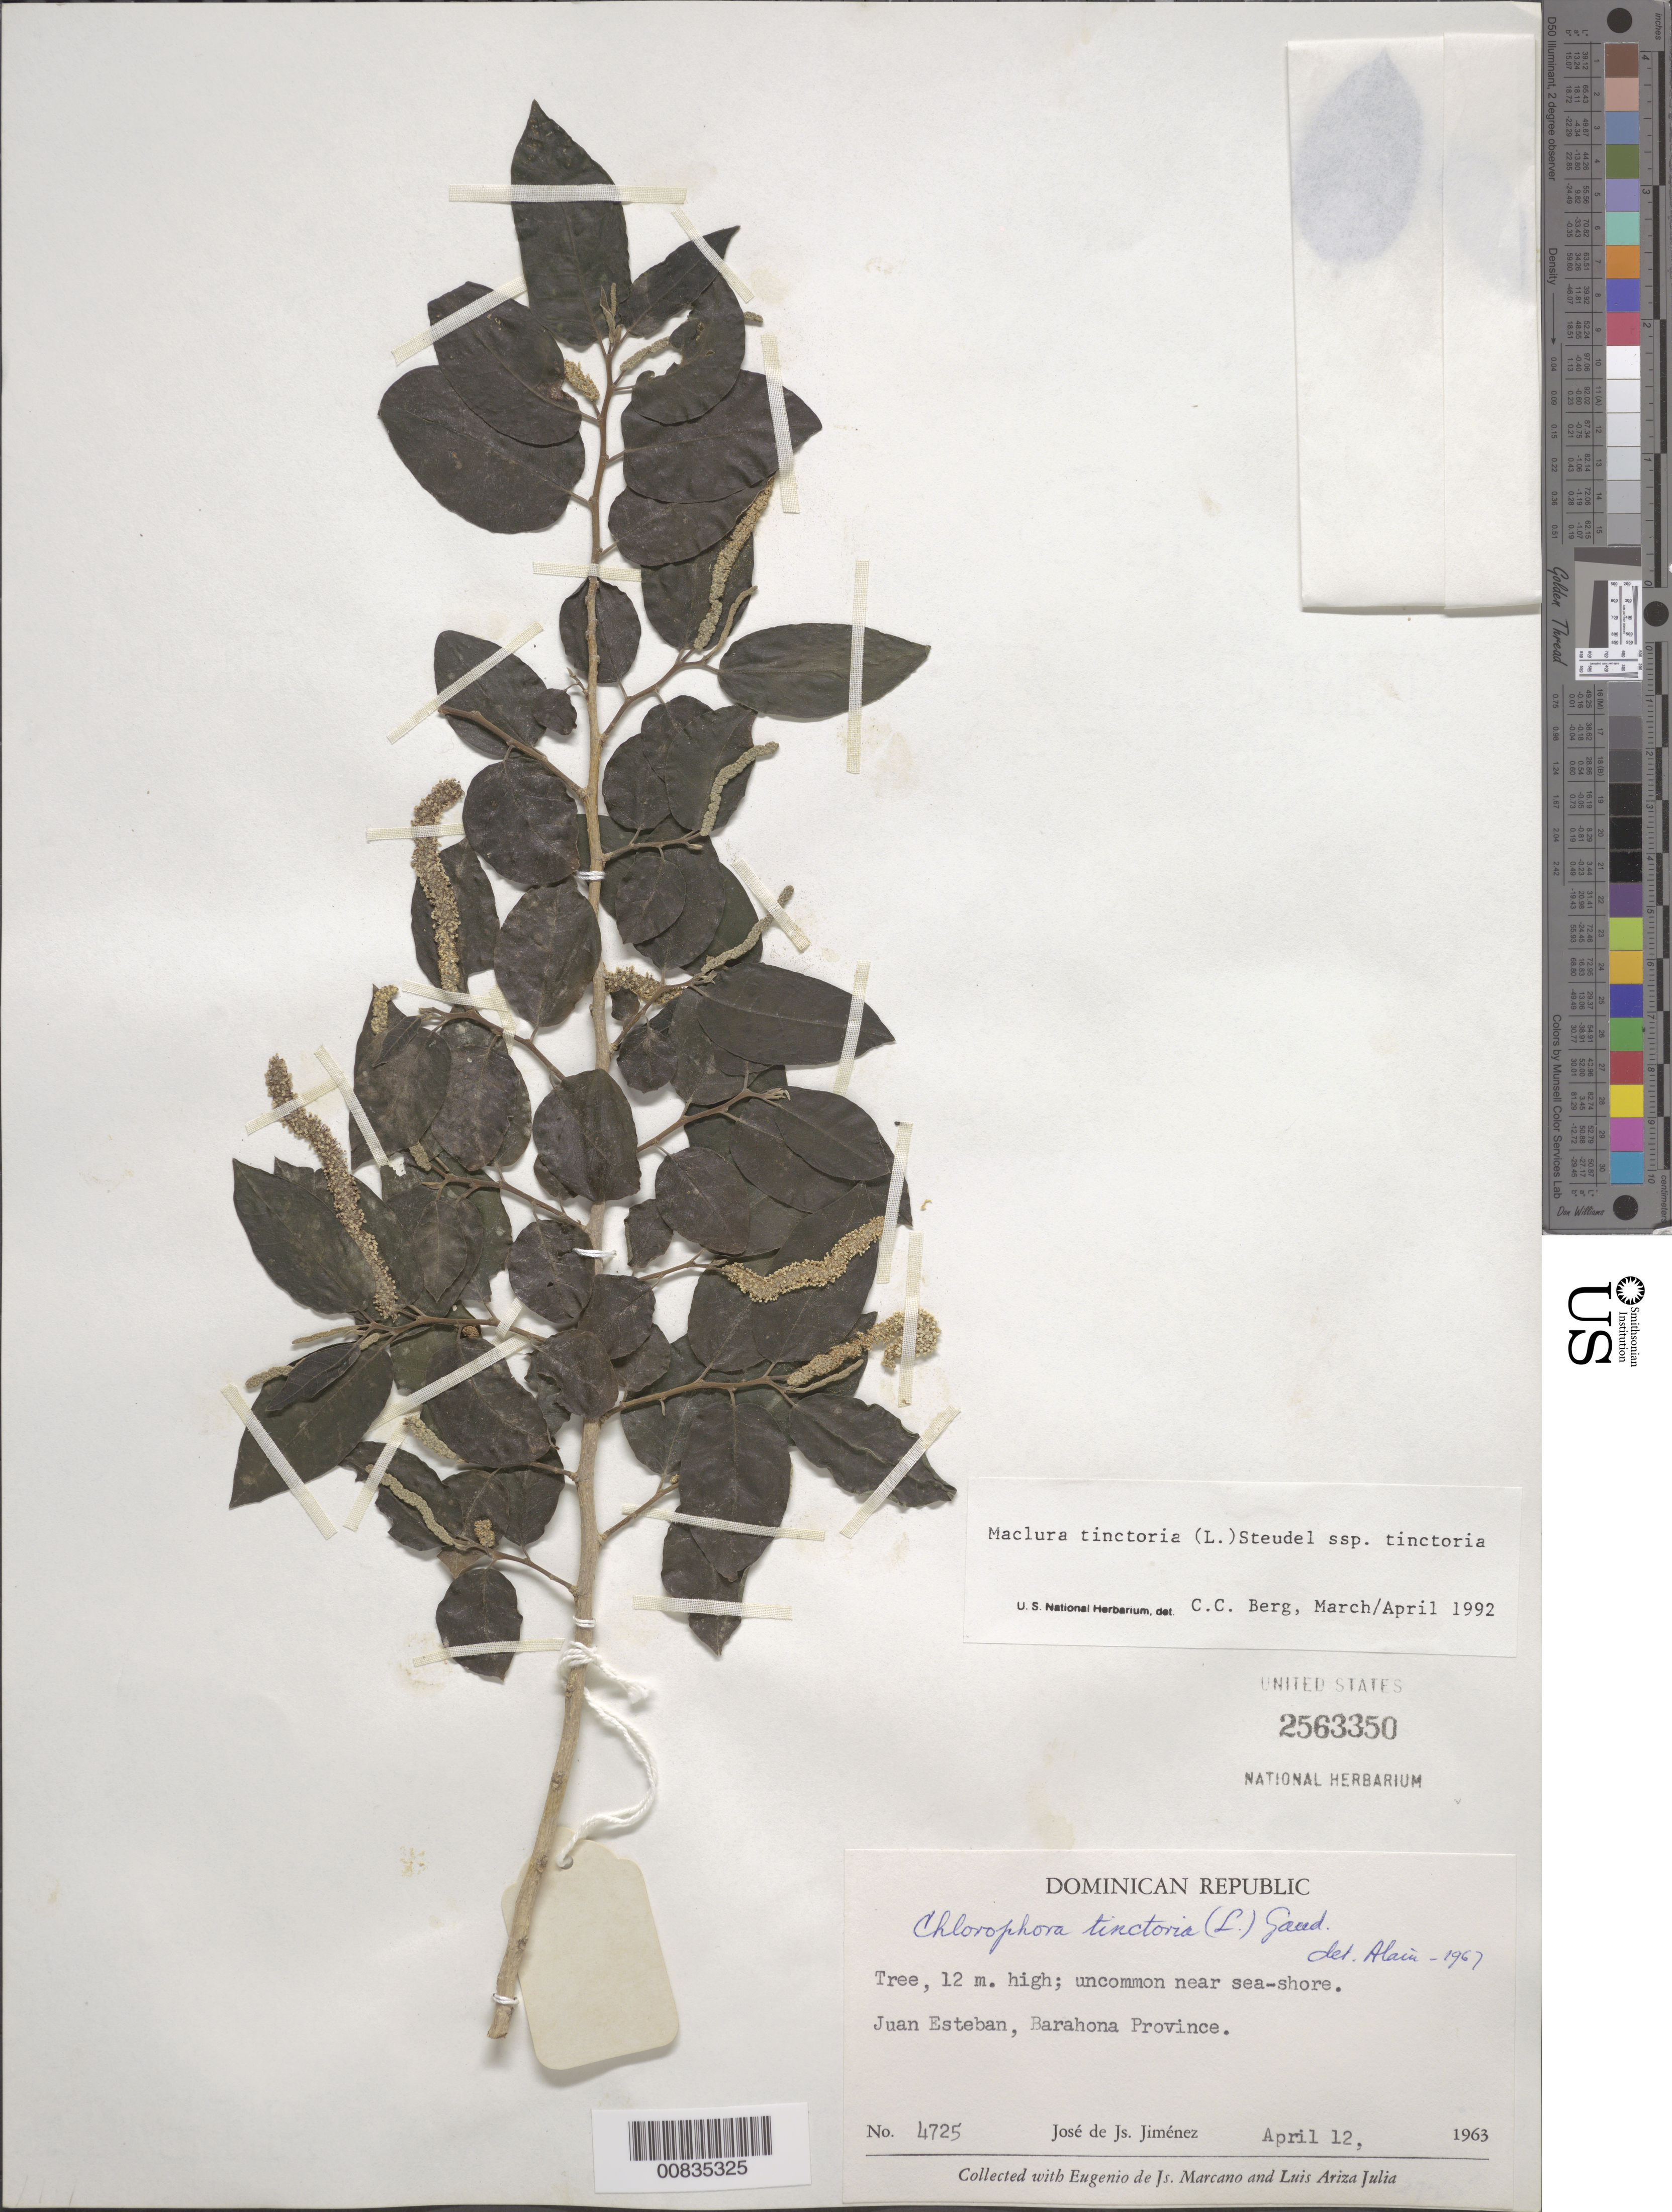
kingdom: Plantae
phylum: Tracheophyta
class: Magnoliopsida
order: Rosales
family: Moraceae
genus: Maclura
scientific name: Maclura tinctoria subsp. tinctoria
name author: (L.) D. Don ex Steud.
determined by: Berg, C. C.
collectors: J. J. Jiménez, E. J. Marcano F. & L. Ariza-Julia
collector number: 4725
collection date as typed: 12 Apr 1963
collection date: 1963-04-12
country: Dominican Republic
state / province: Barahona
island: Hispaniola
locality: Juan Esteban.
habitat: Near sea-shore.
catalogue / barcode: US 2563350